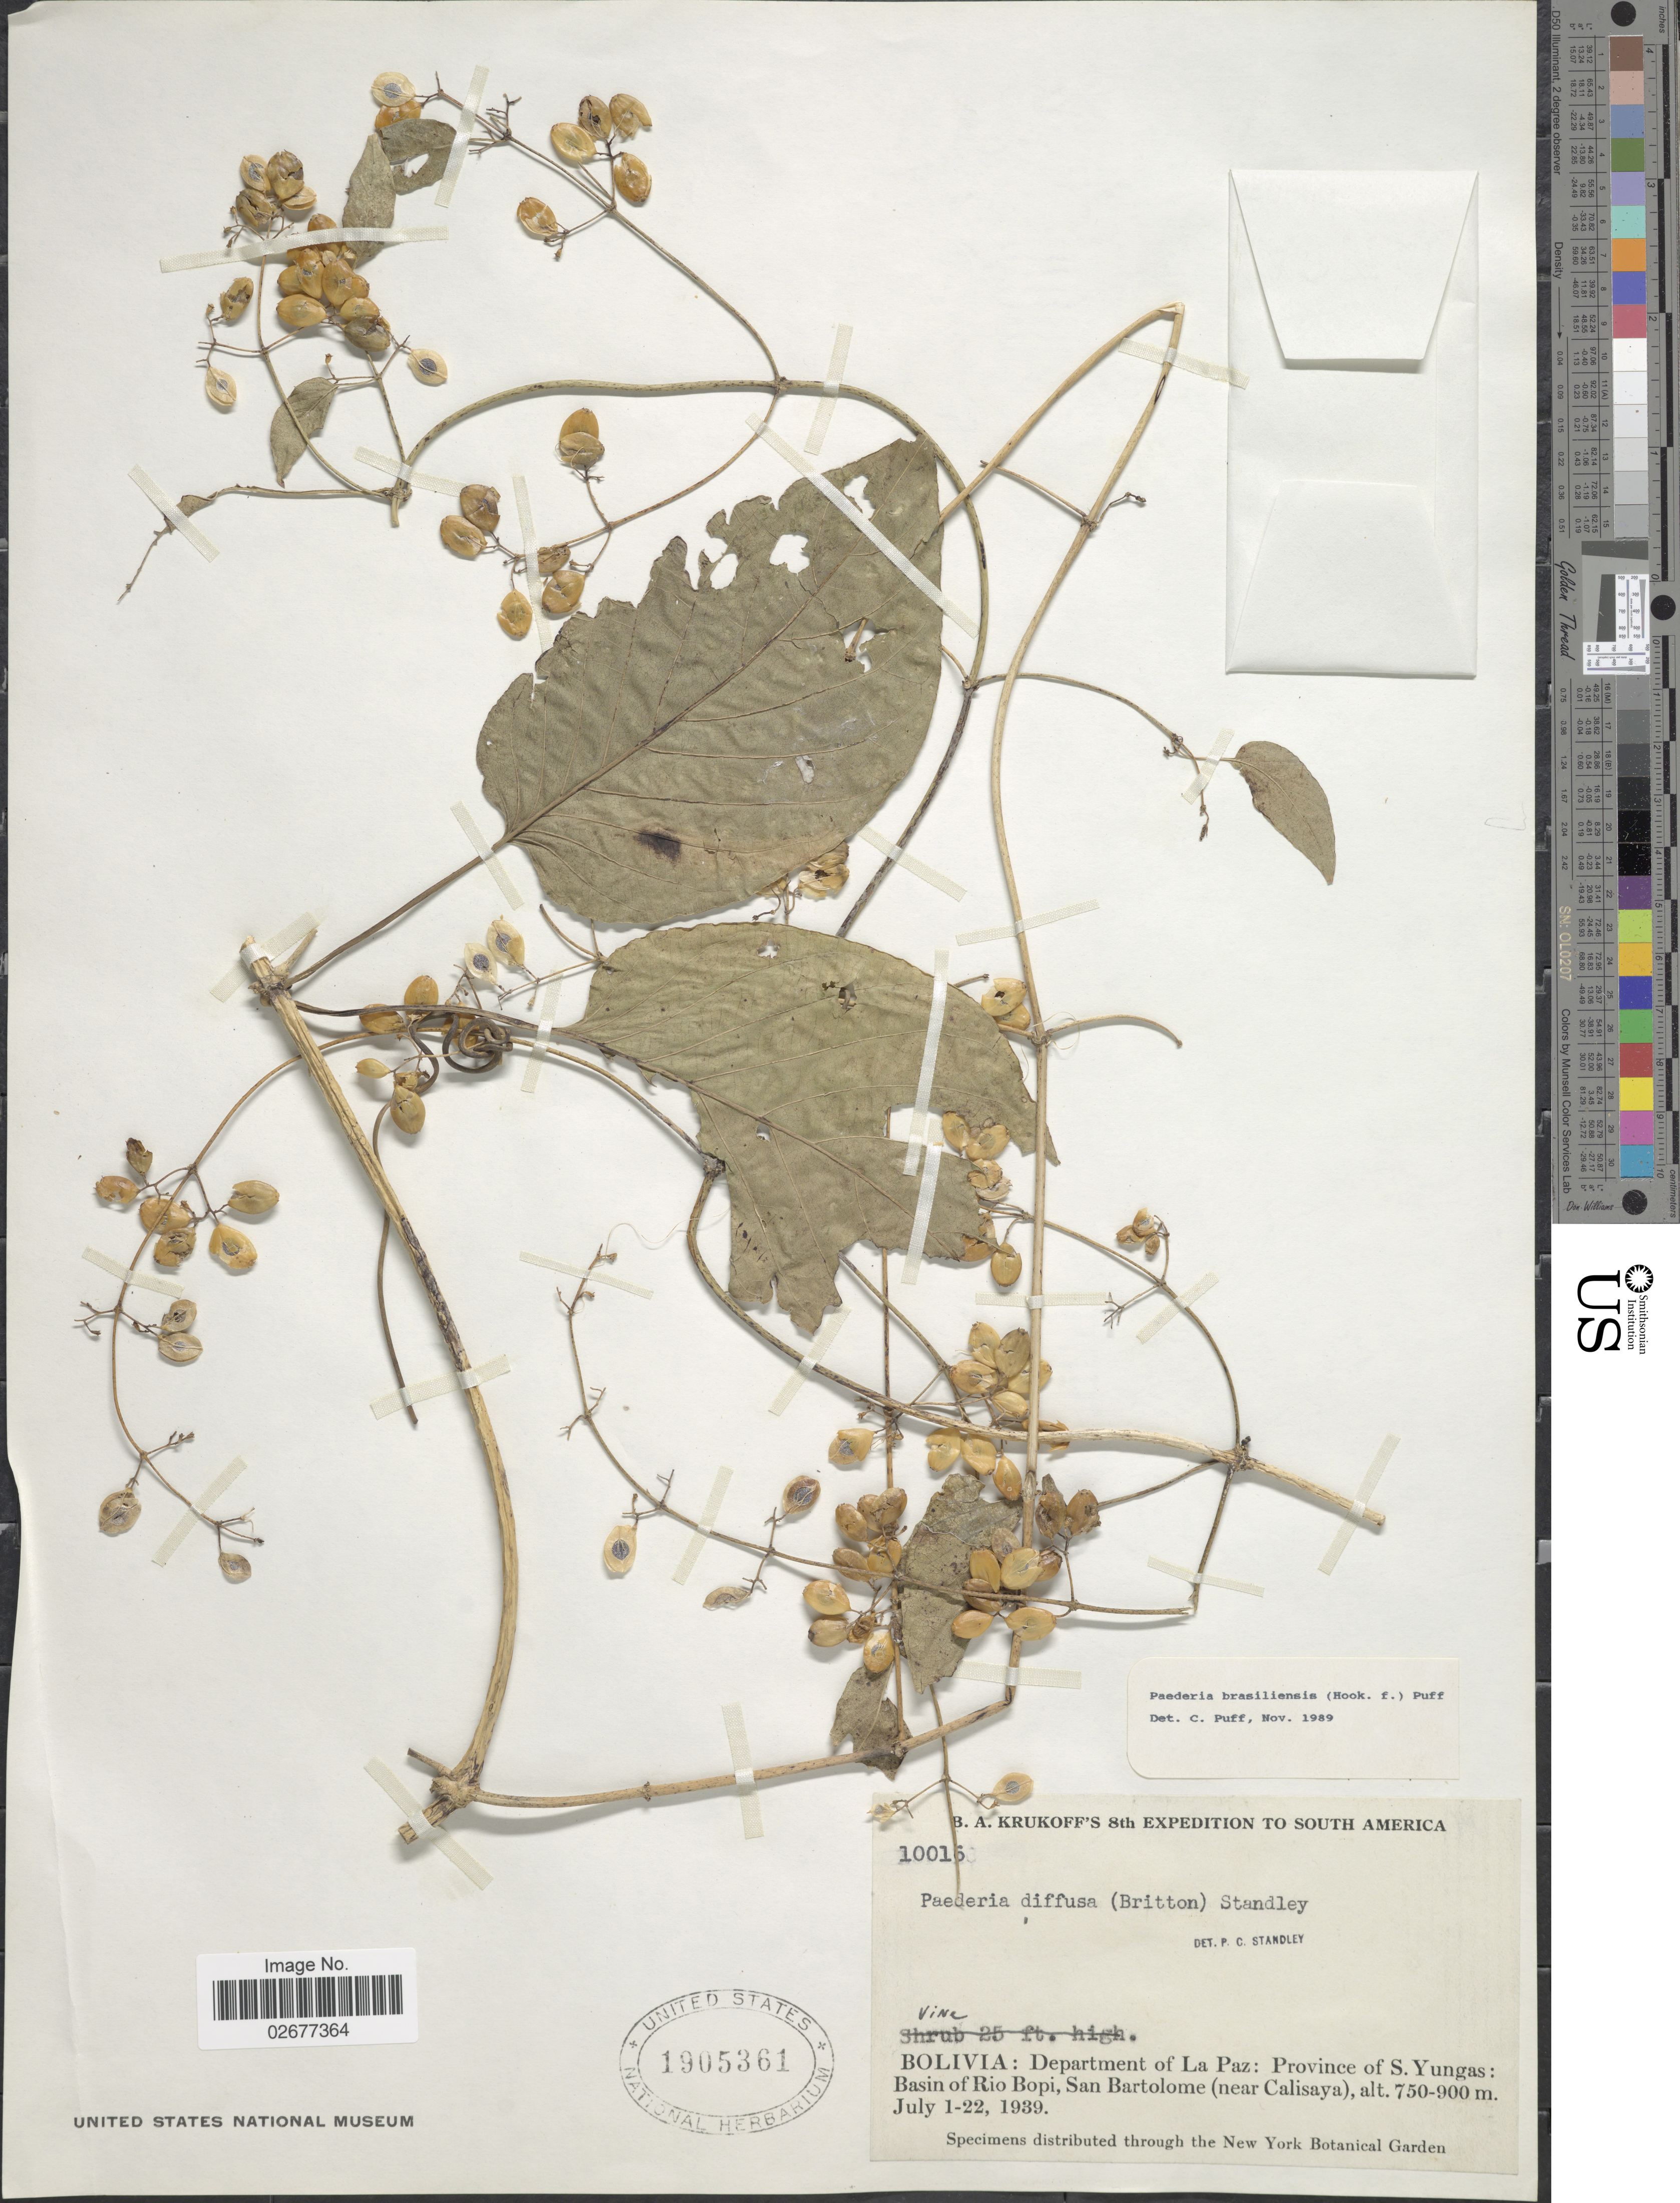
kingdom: Plantae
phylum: Tracheophyta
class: Magnoliopsida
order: Gentianales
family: Rubiaceae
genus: Paederia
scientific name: Paederia brasiliensis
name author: (Hook. f.) Puff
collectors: B. A. Krukoff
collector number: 10016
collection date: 1939-07-01/1939-07-22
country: Bolivia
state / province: La Paz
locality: Bolivia: Department of La Paz: Province of S. Yungas, Basin of Rio Bopi, San Bartolome (near Calisaya)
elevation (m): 750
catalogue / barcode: US 1905361